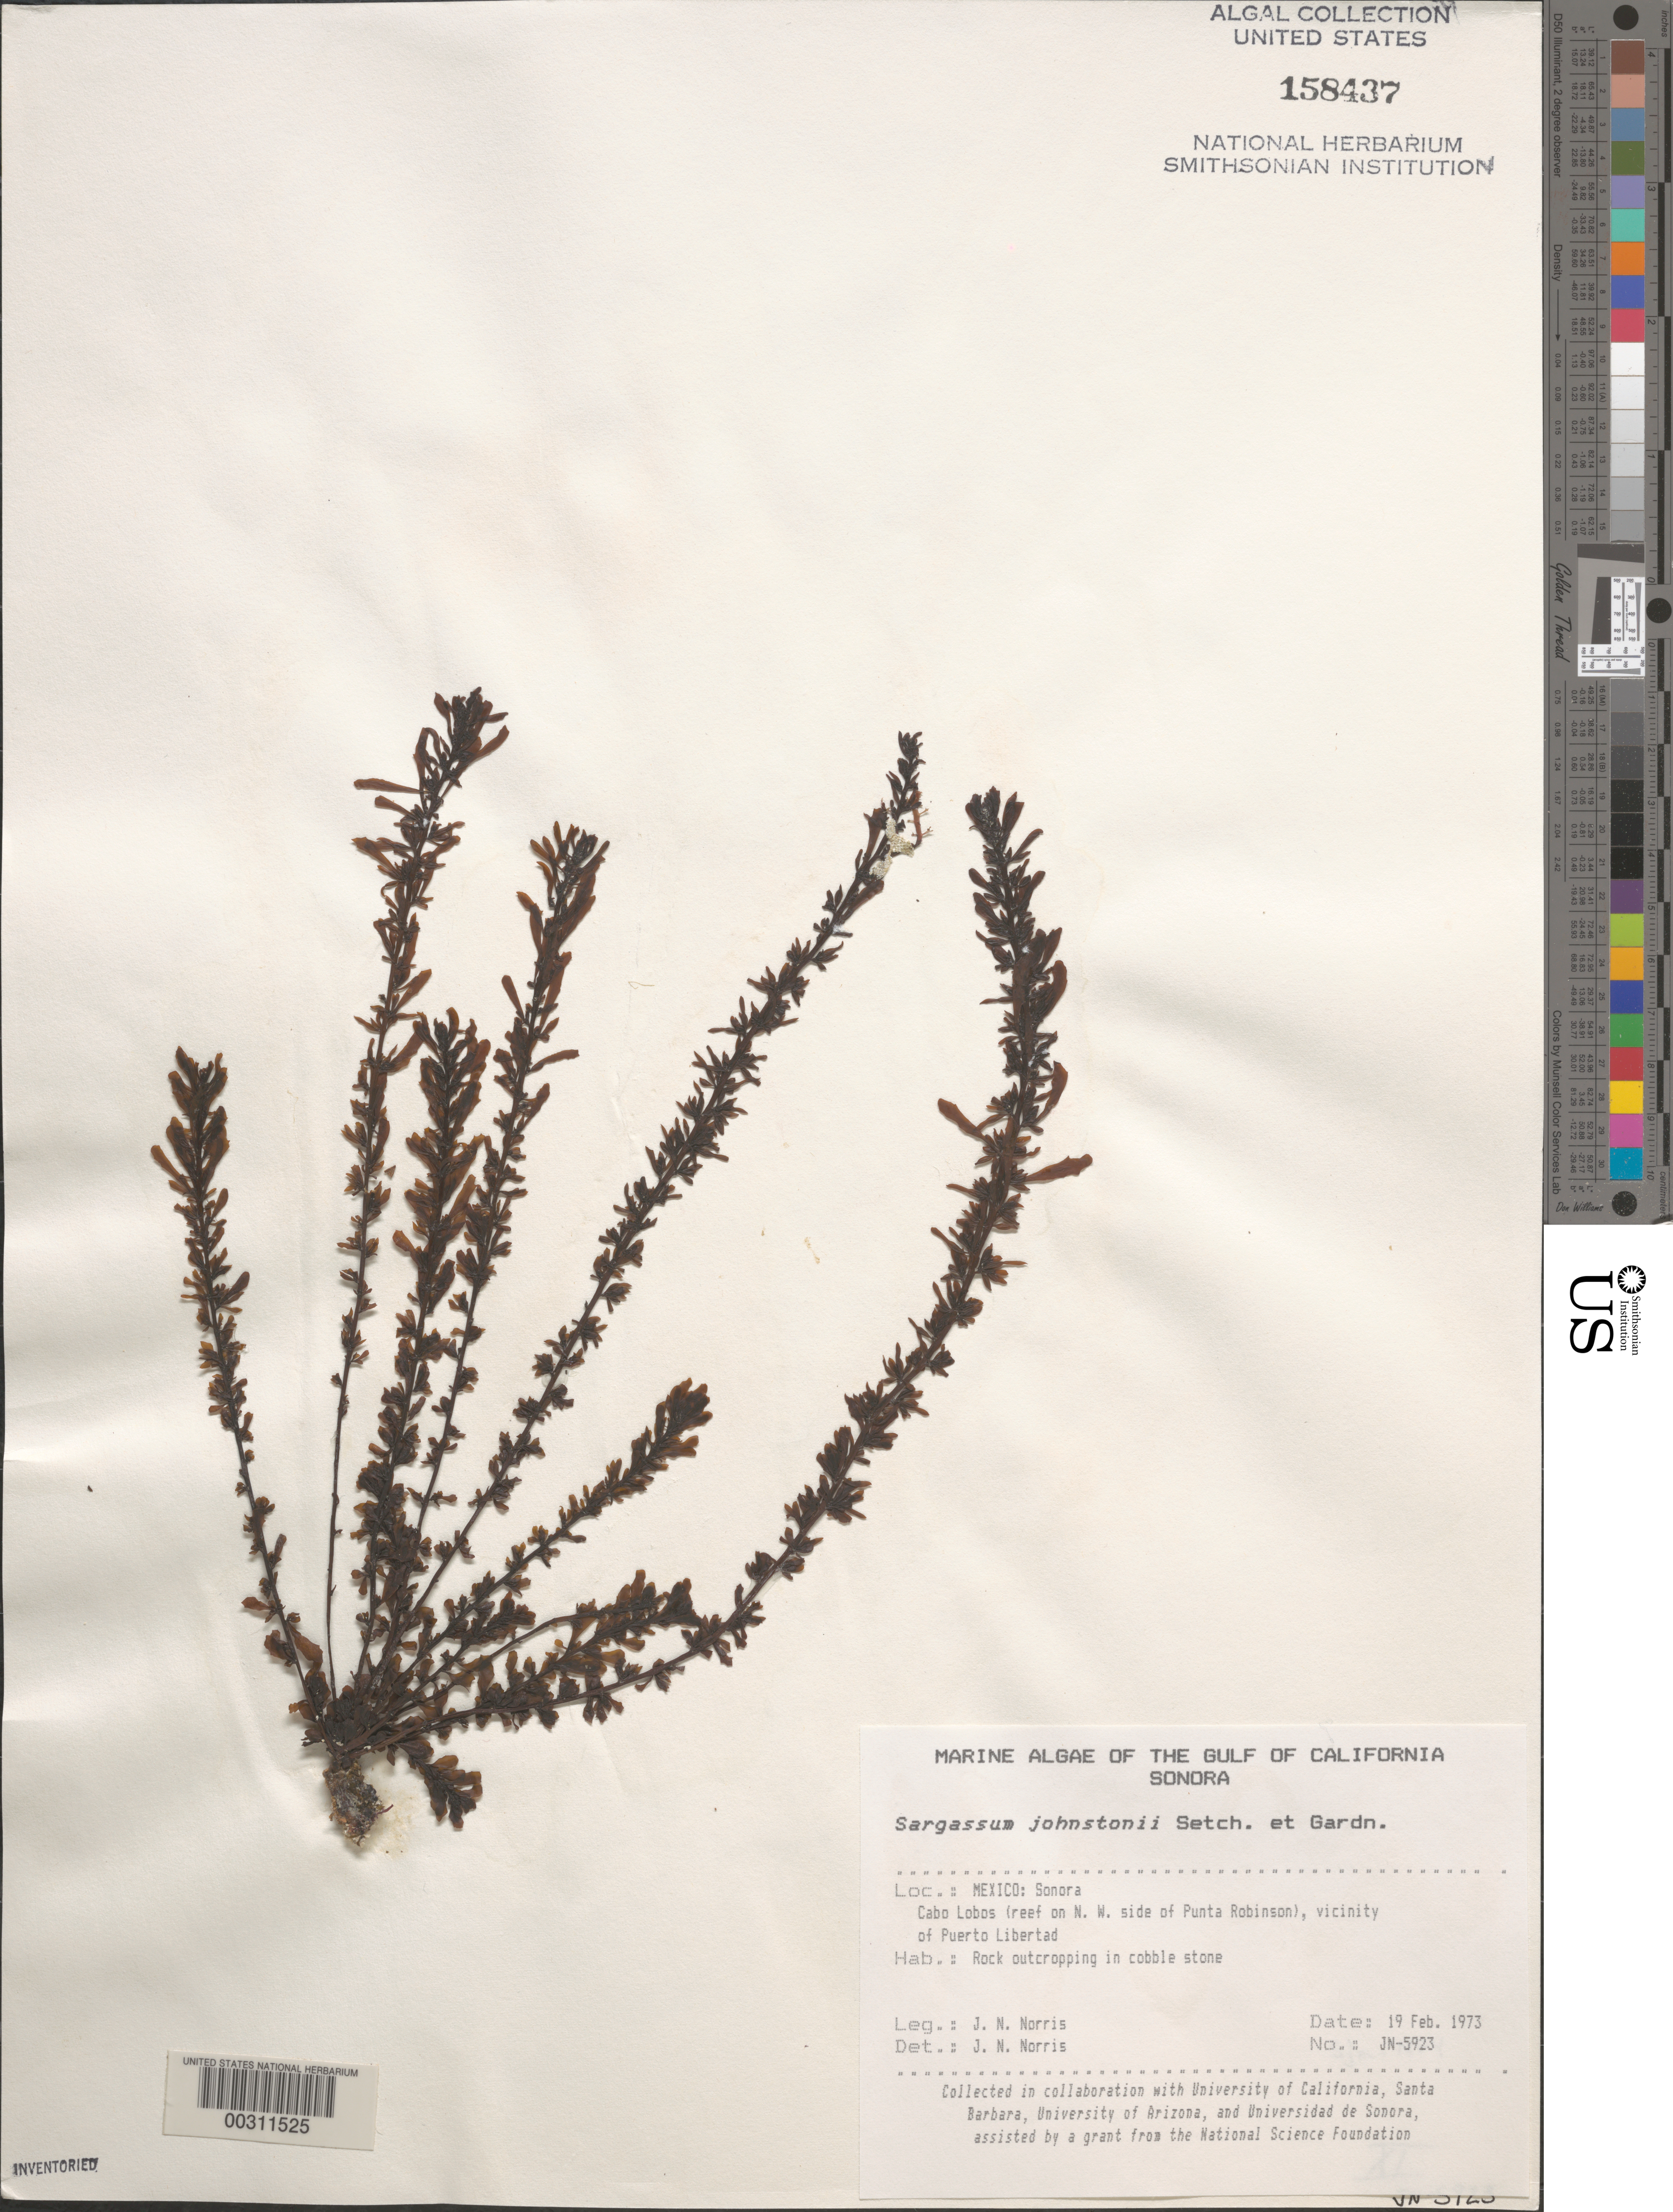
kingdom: Chromista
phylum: Ochrophyta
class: Phaeophyceae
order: Fucales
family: Sargassaceae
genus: Sargassum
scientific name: Sargassum johnstonii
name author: Setchell & N.L. Gardner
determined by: Norris, James N.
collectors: J. N. Norris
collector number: JN-5923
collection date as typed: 19 Feb 1973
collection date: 1973-02-19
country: Mexico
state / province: Sonora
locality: Cabo Lobos, northwest Punta Robinson, Puerto Libertad area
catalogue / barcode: US 158437